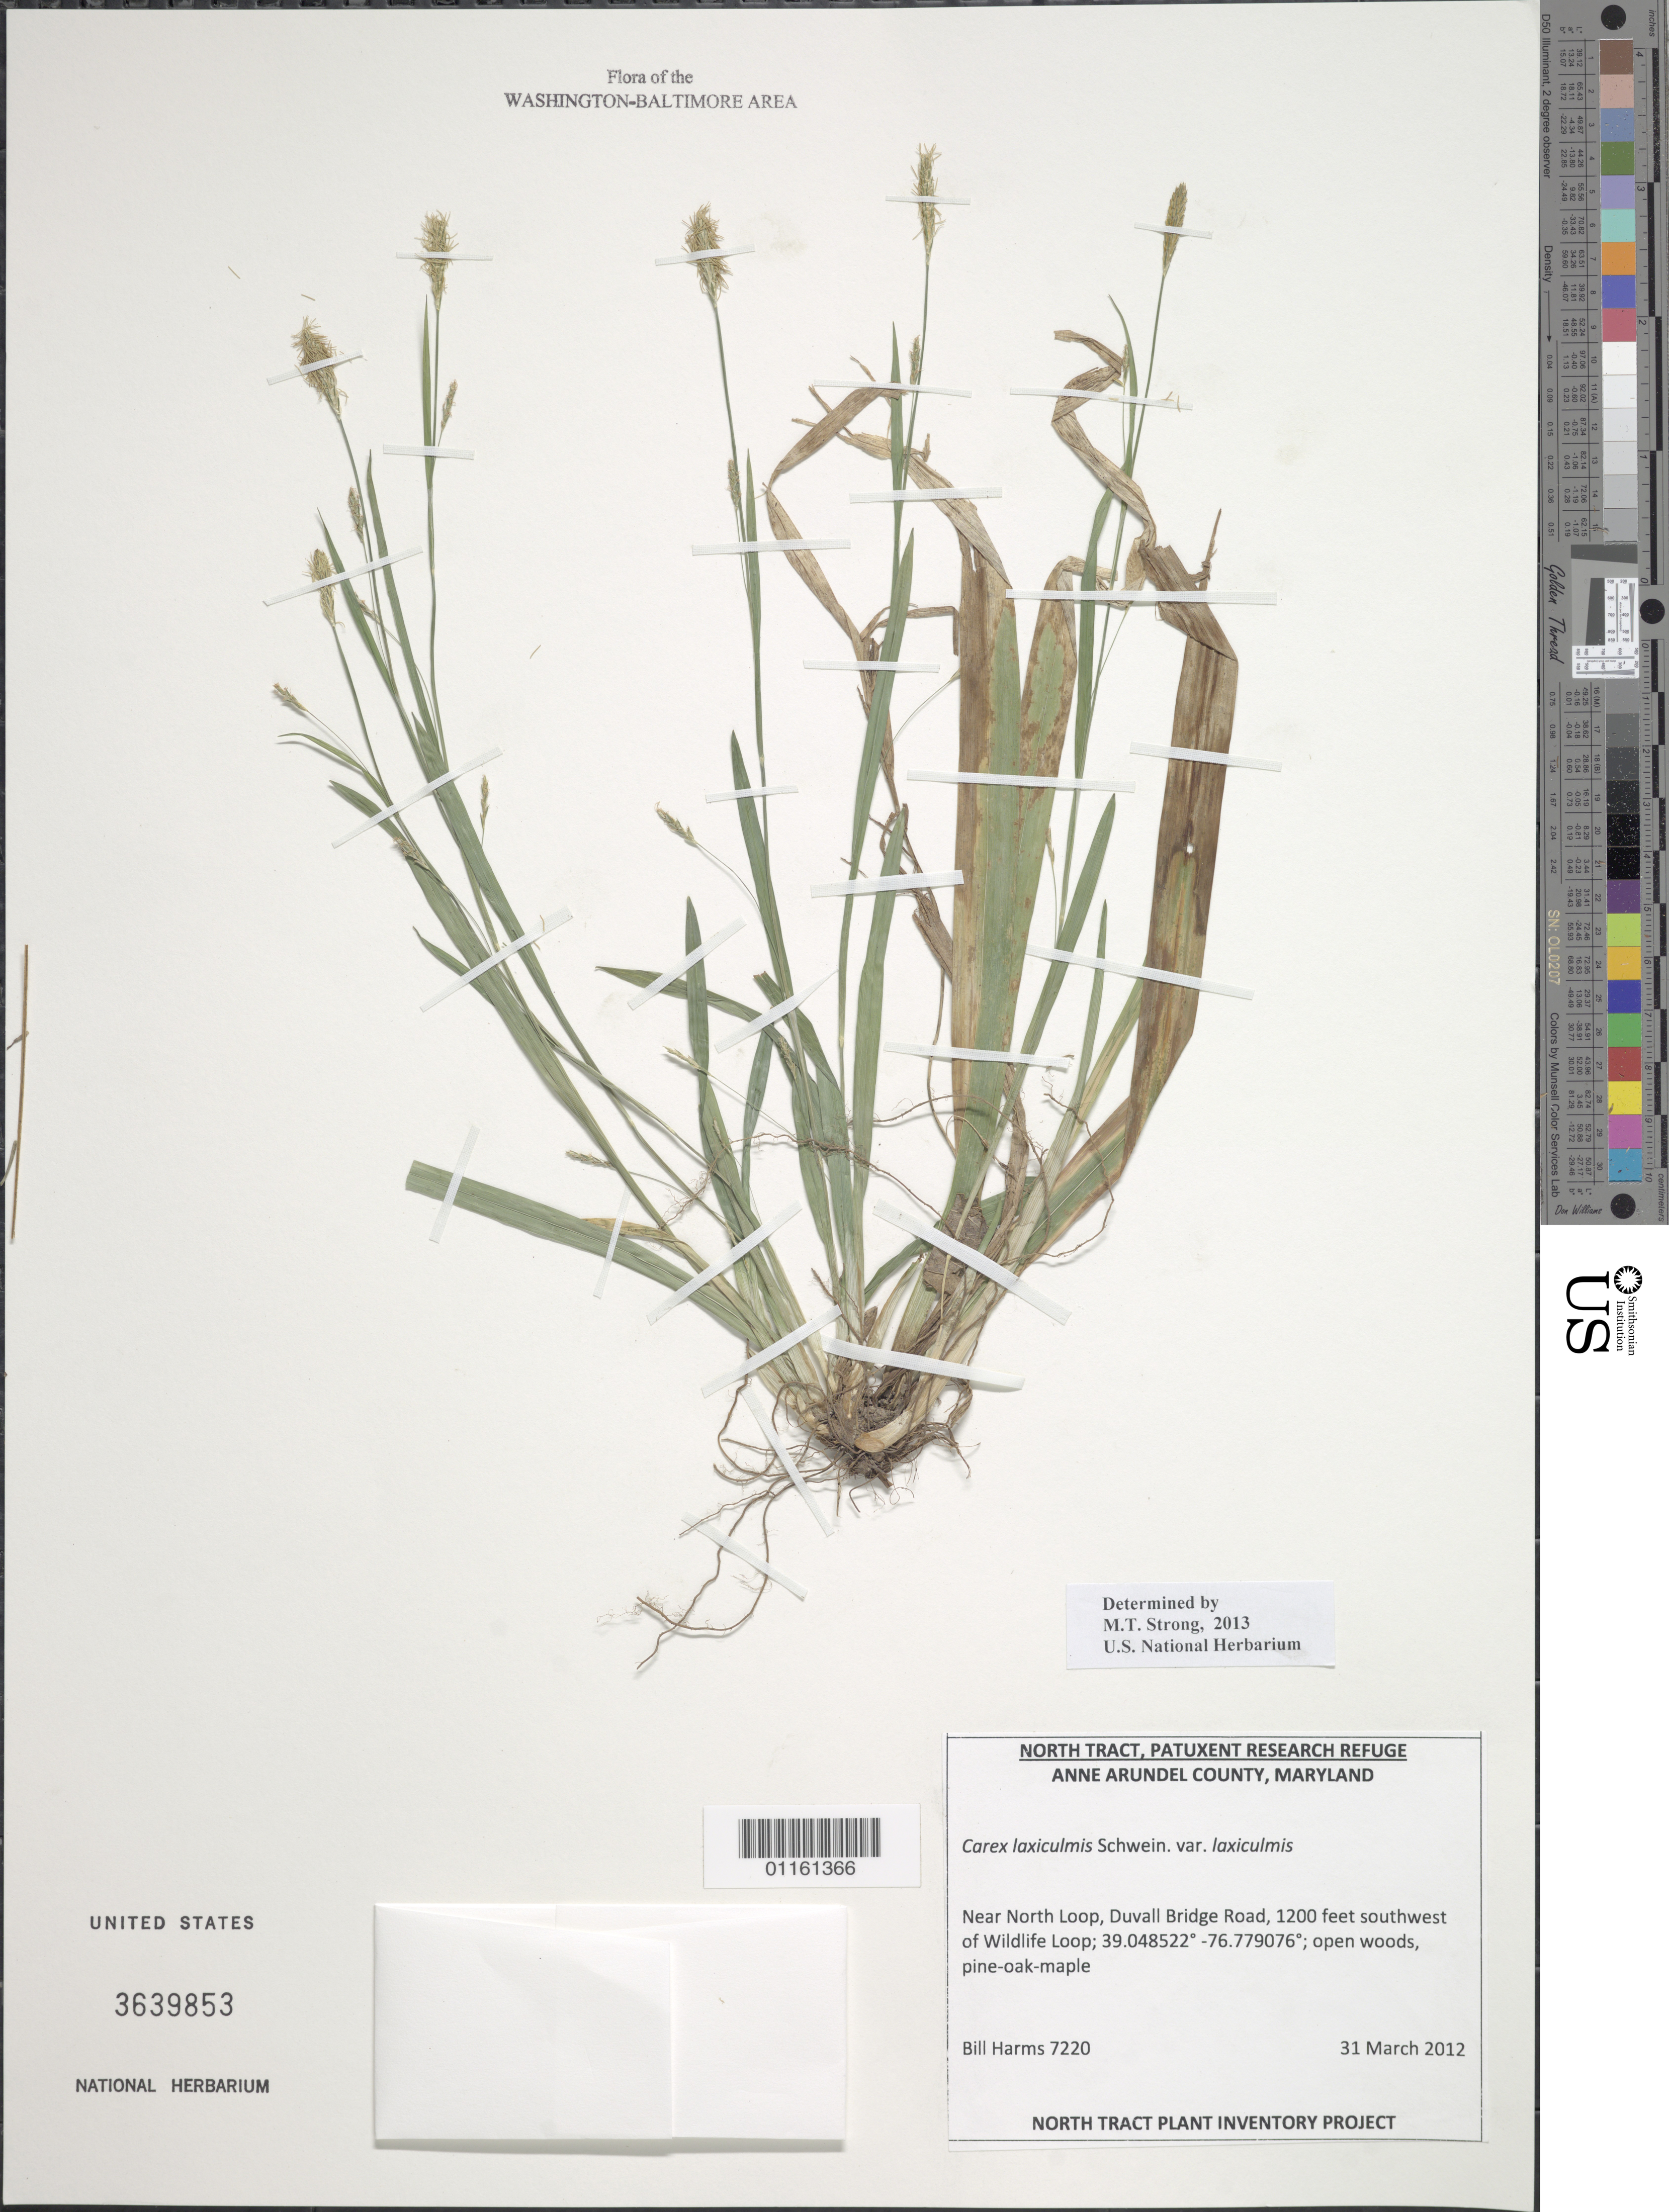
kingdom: Plantae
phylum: Tracheophyta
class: Liliopsida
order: Poales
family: Cyperaceae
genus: Carex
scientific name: Carex laxiculmis var. laxiculmis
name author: Schwein.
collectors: B. Harms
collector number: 7220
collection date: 2012-03-31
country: United States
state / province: Maryland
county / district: Anne Arundel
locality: Near North Loop, Duvall Bridge Road, 1200 feet southwest of Wildlife Loop.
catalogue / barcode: US 3639853